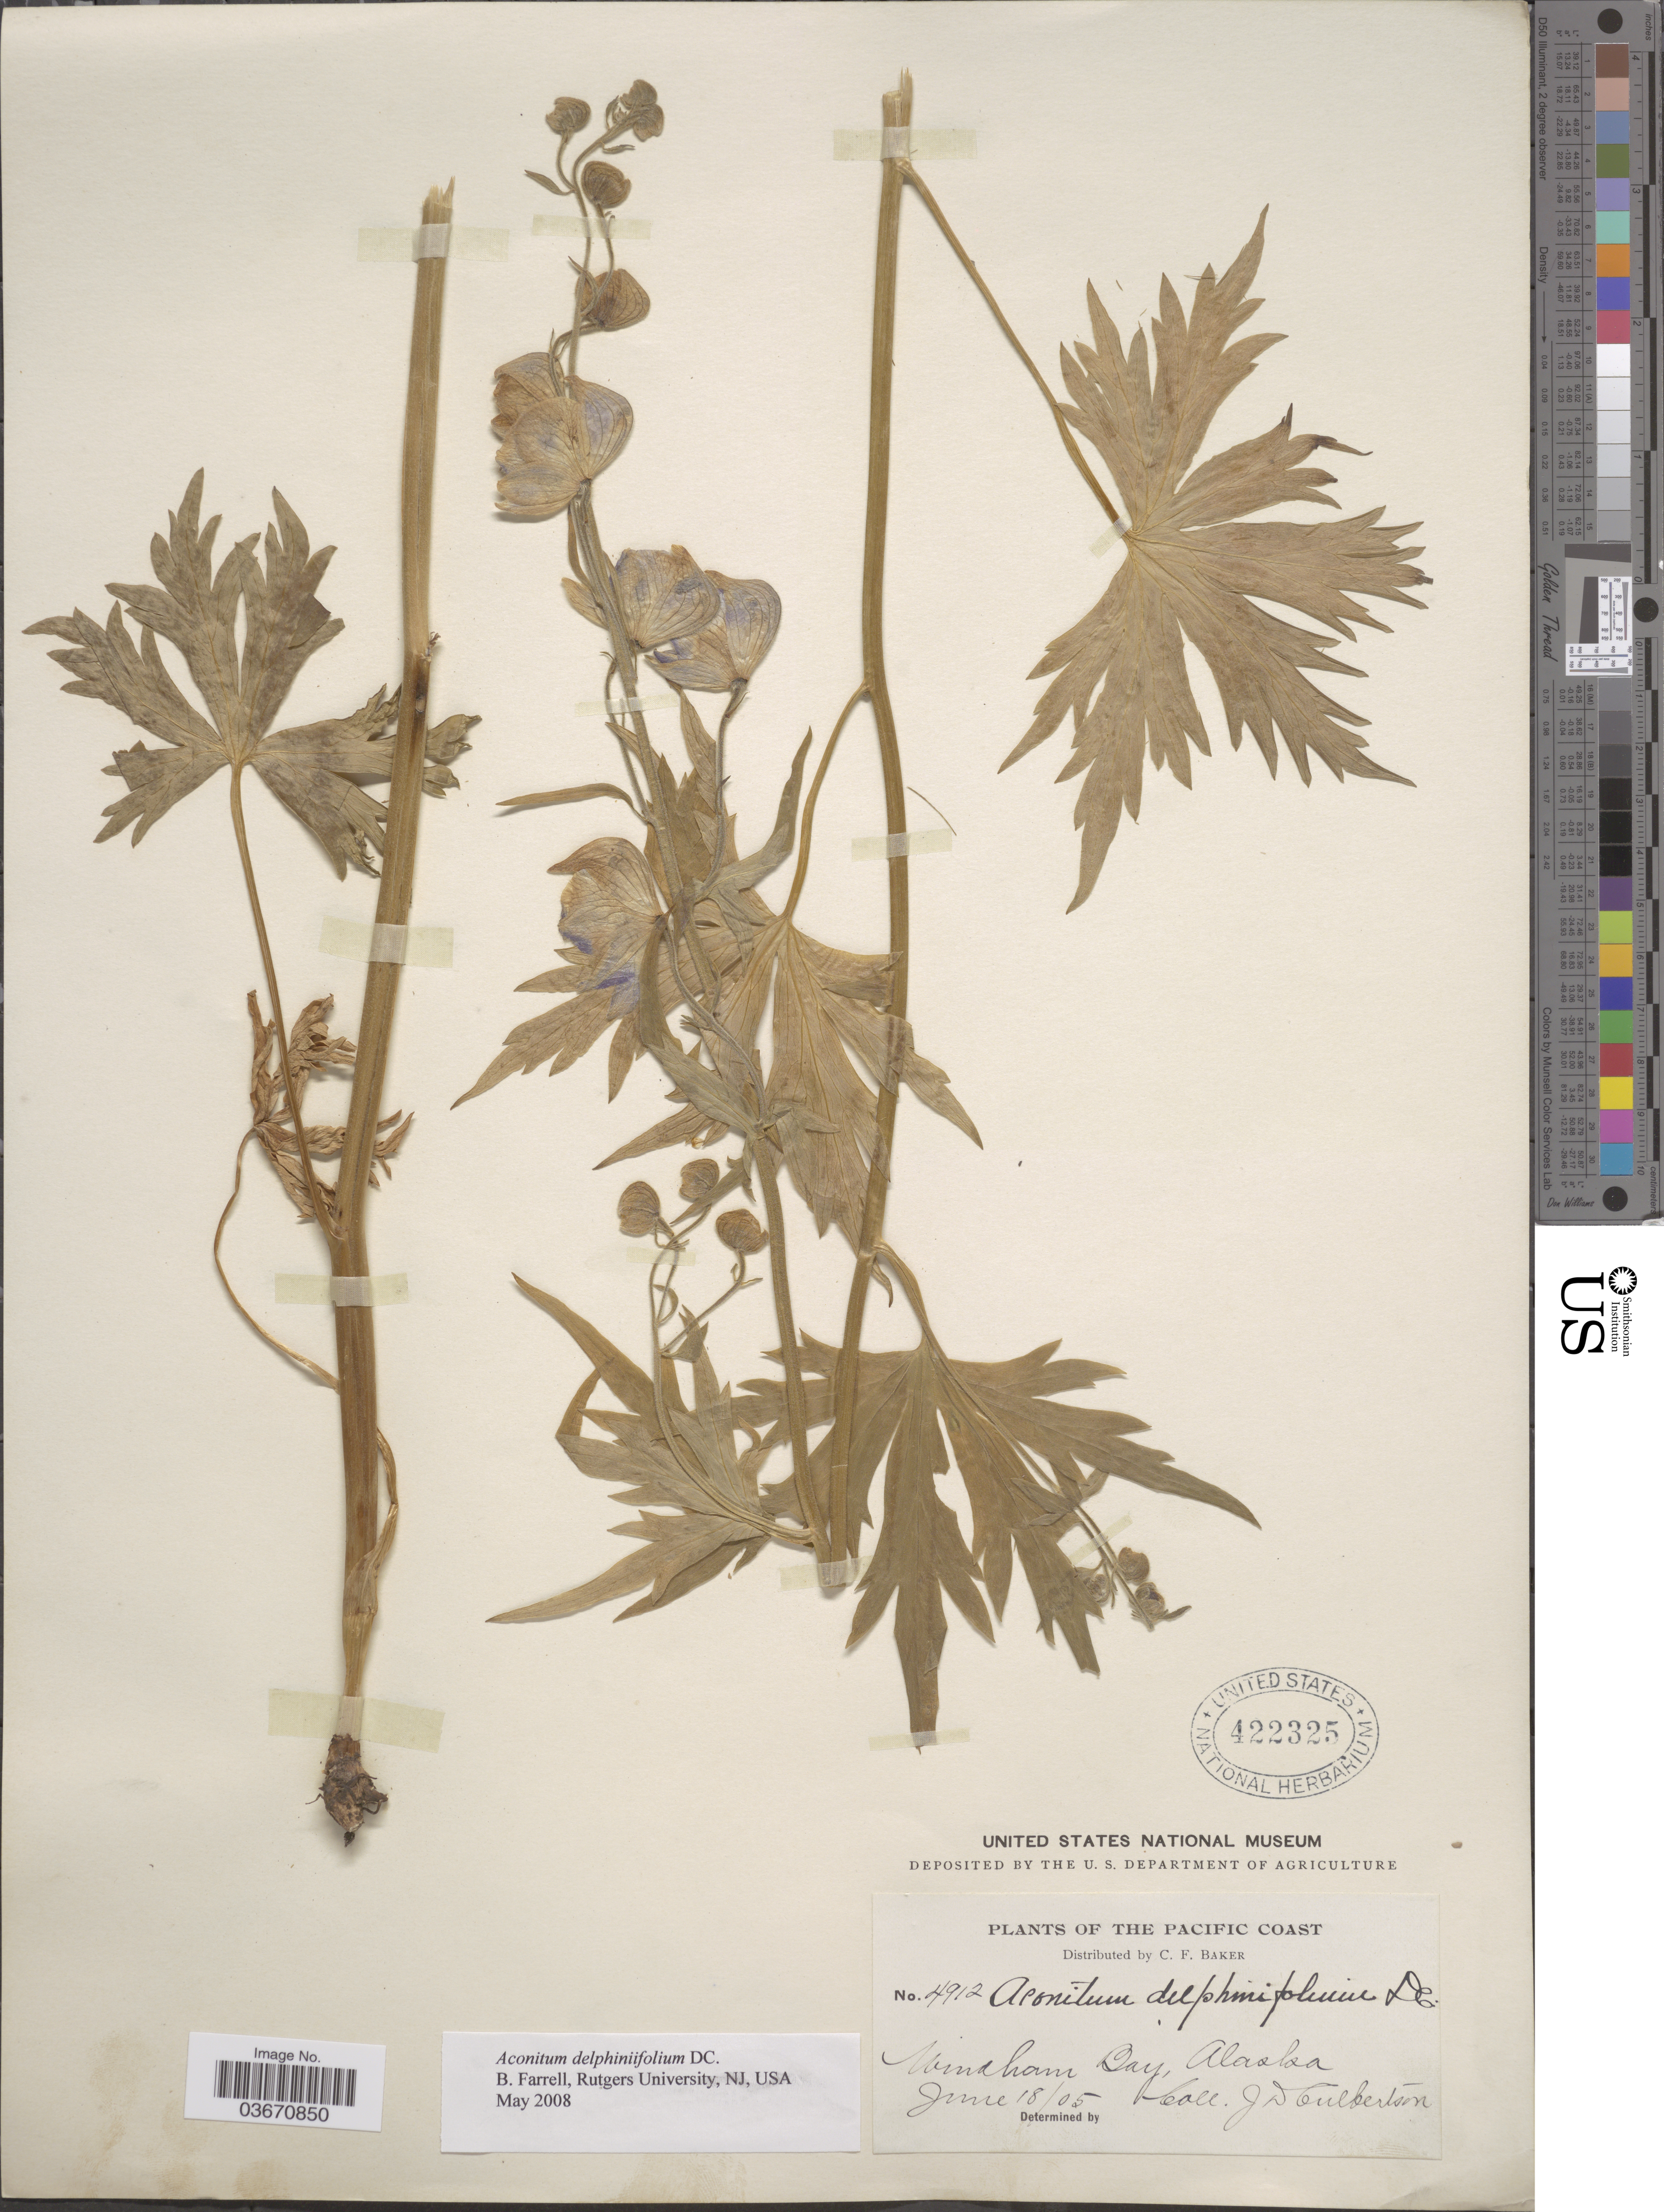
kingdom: Plantae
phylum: Tracheophyta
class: Magnoliopsida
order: Ranunculales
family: Ranunculaceae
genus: Aconitum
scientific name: Aconitum delphinifolium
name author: DC.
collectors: J. Culbertson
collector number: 4912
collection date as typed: Transcribed d/m/y: 18/6/5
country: United States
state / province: Alaska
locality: The Pacific Coast. Windham Bay.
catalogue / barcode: US 422325